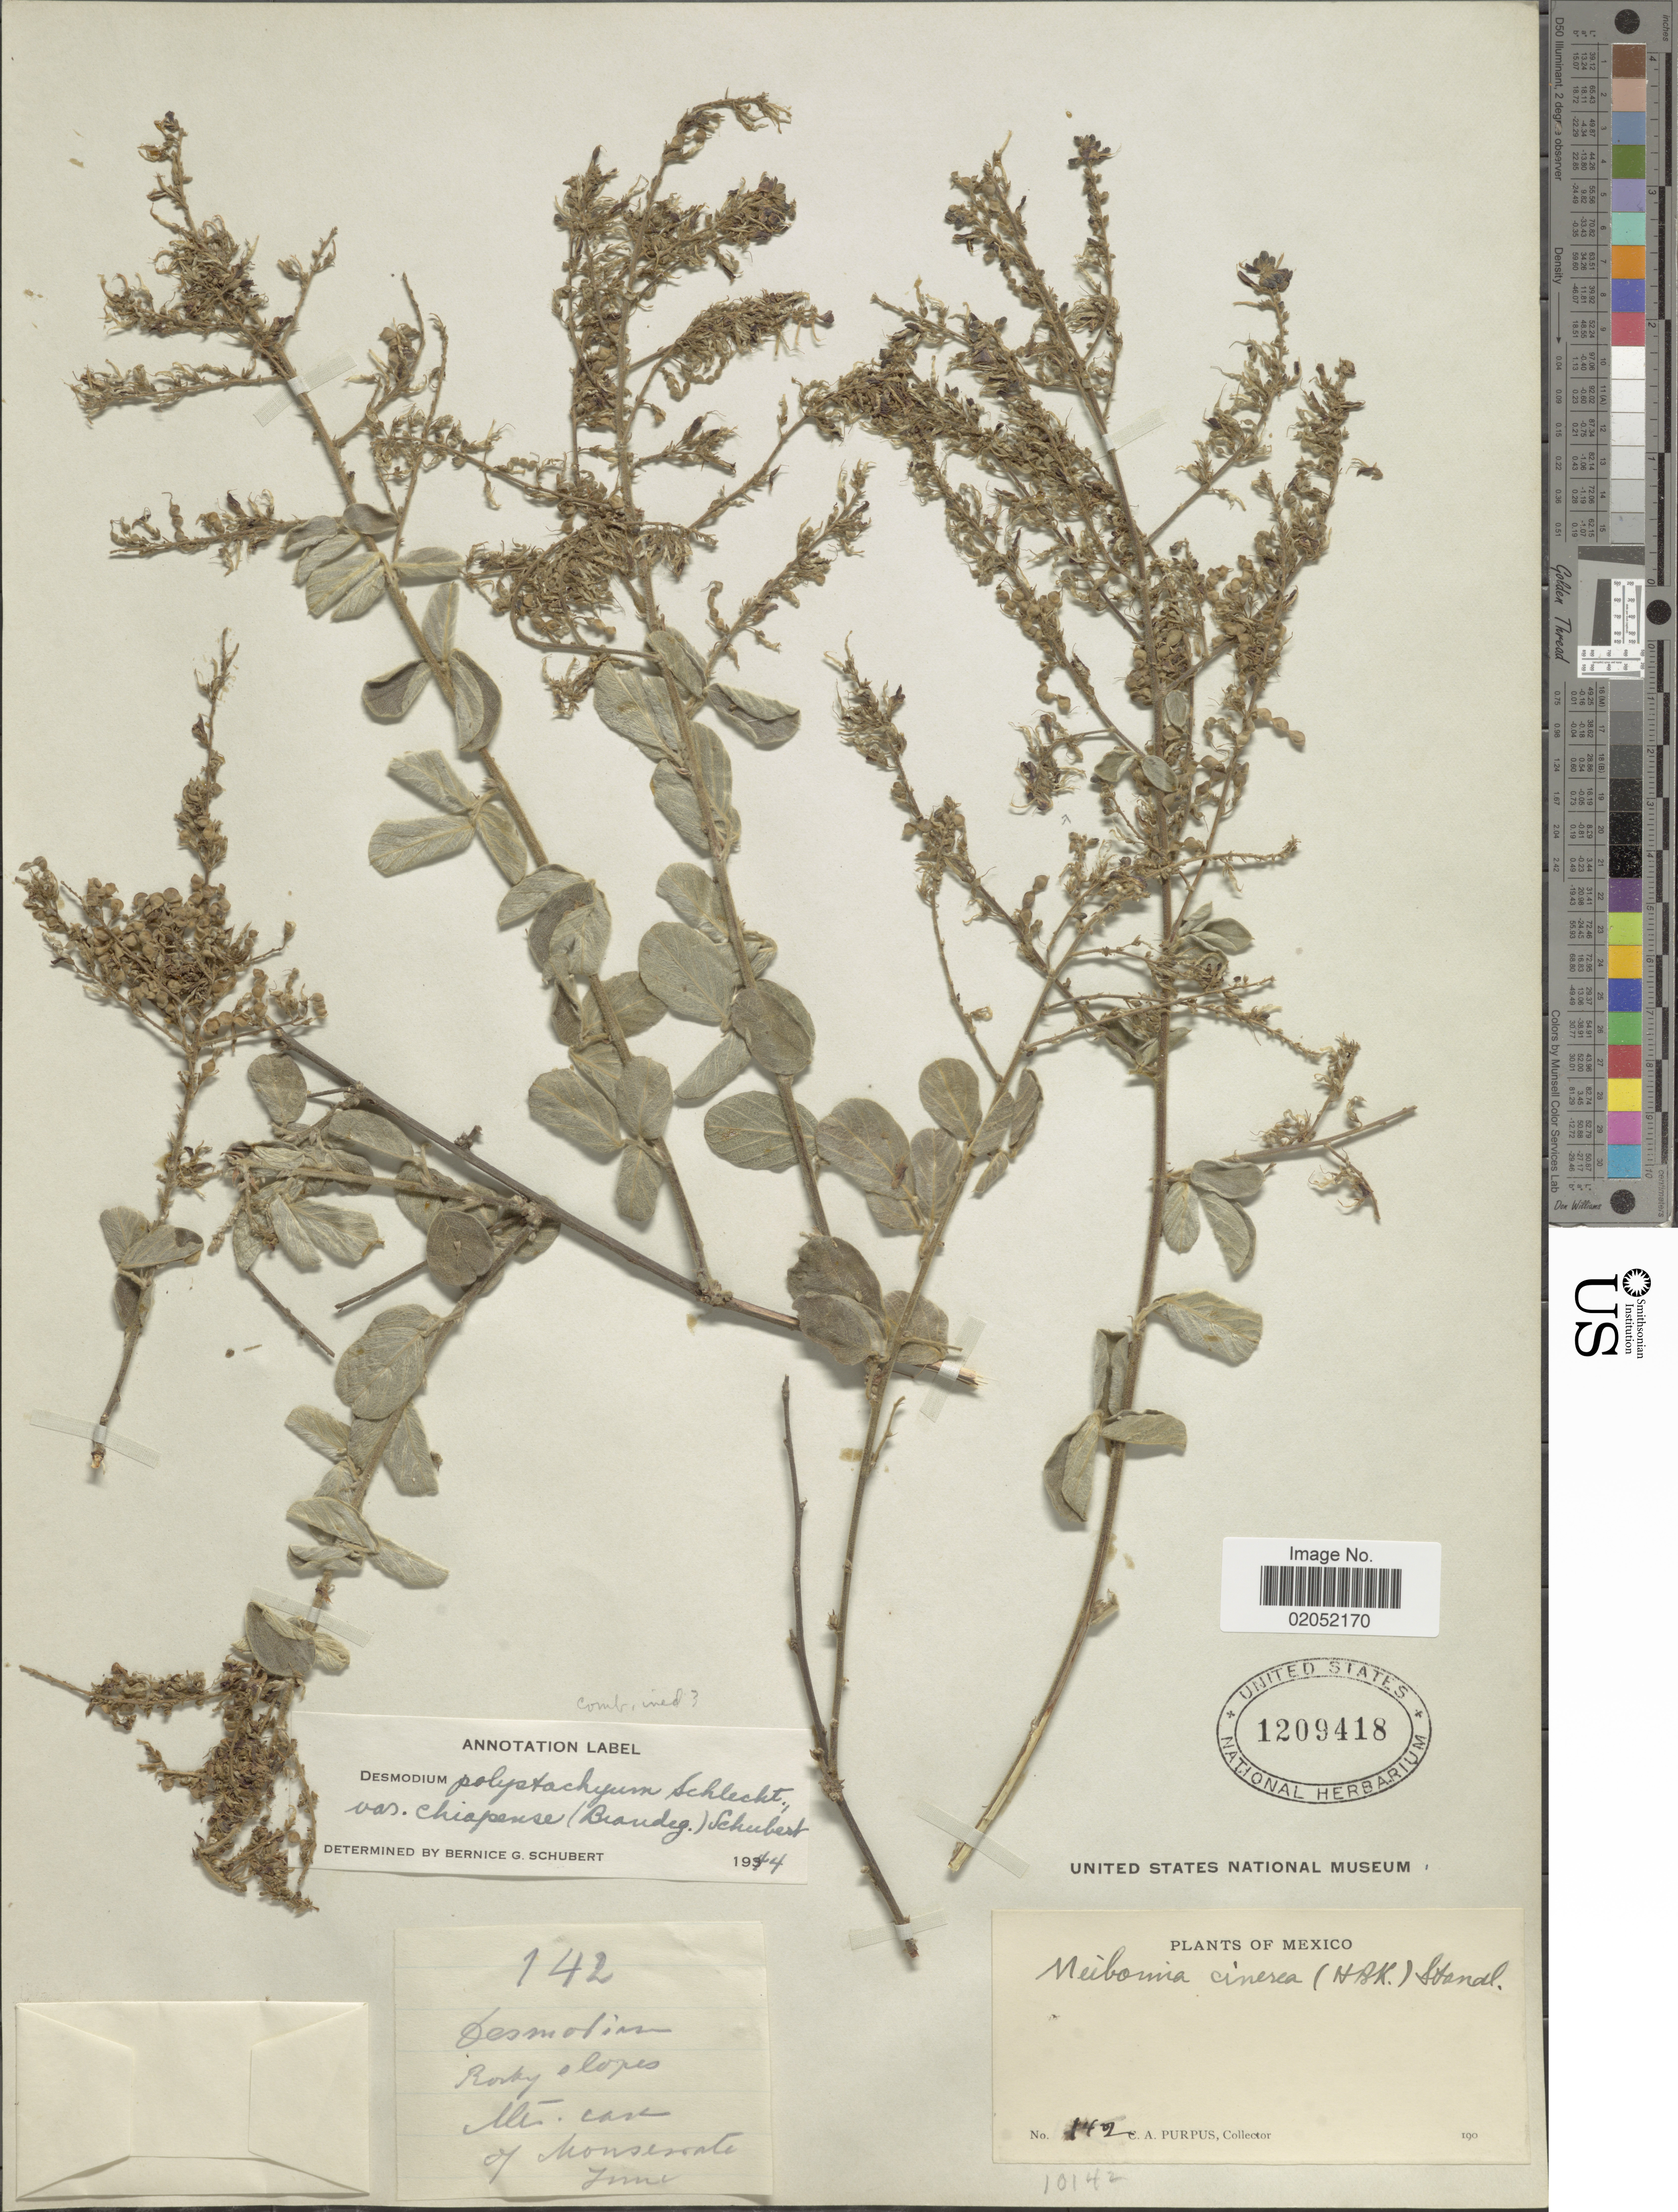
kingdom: Plantae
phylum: Tracheophyta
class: Magnoliopsida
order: Fabales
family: Fabaceae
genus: Desmodium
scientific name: Desmodium chiapense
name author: Brandegee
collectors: C. A. Purpus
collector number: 142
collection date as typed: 190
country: Mexico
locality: Mts. east of Monserrate.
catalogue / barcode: US 1209418